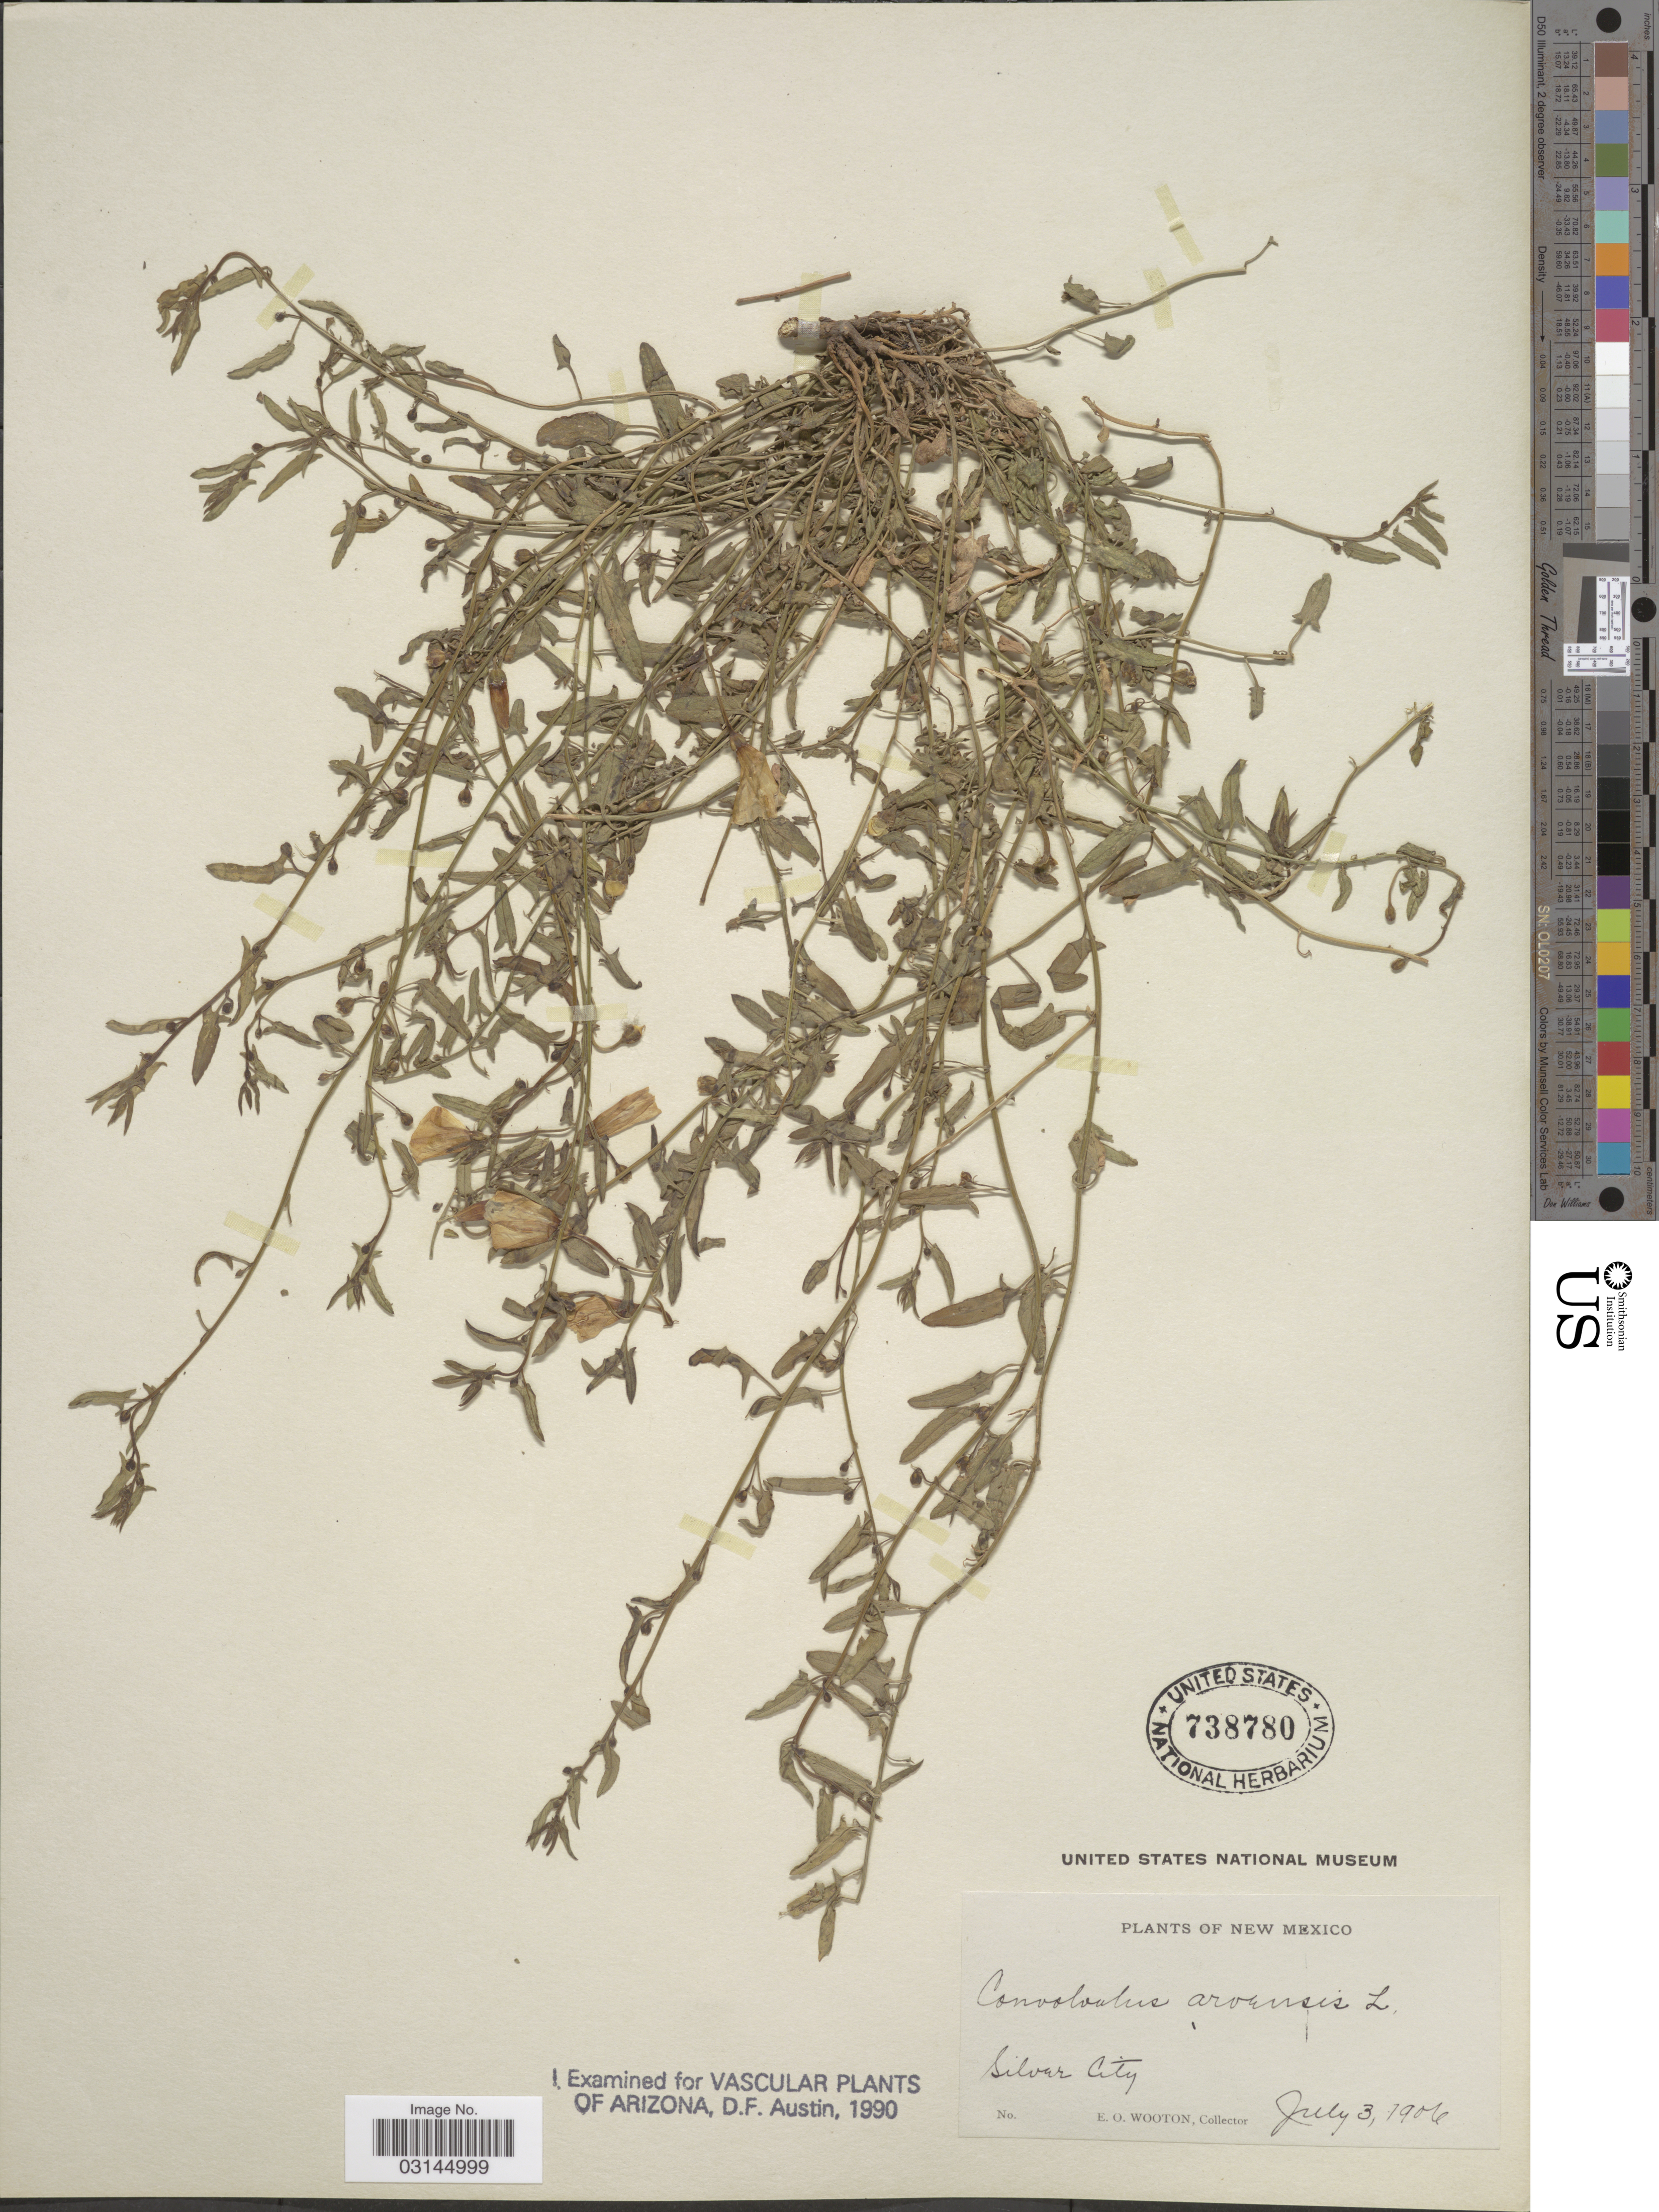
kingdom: Plantae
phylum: Tracheophyta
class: Magnoliopsida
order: Solanales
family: Convolvulaceae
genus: Convolvulus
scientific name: Convolvulus arvensis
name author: L.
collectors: E. O. Wooton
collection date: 1906-07-06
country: United States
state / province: New Mexico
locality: Silver City.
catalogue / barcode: US 738780